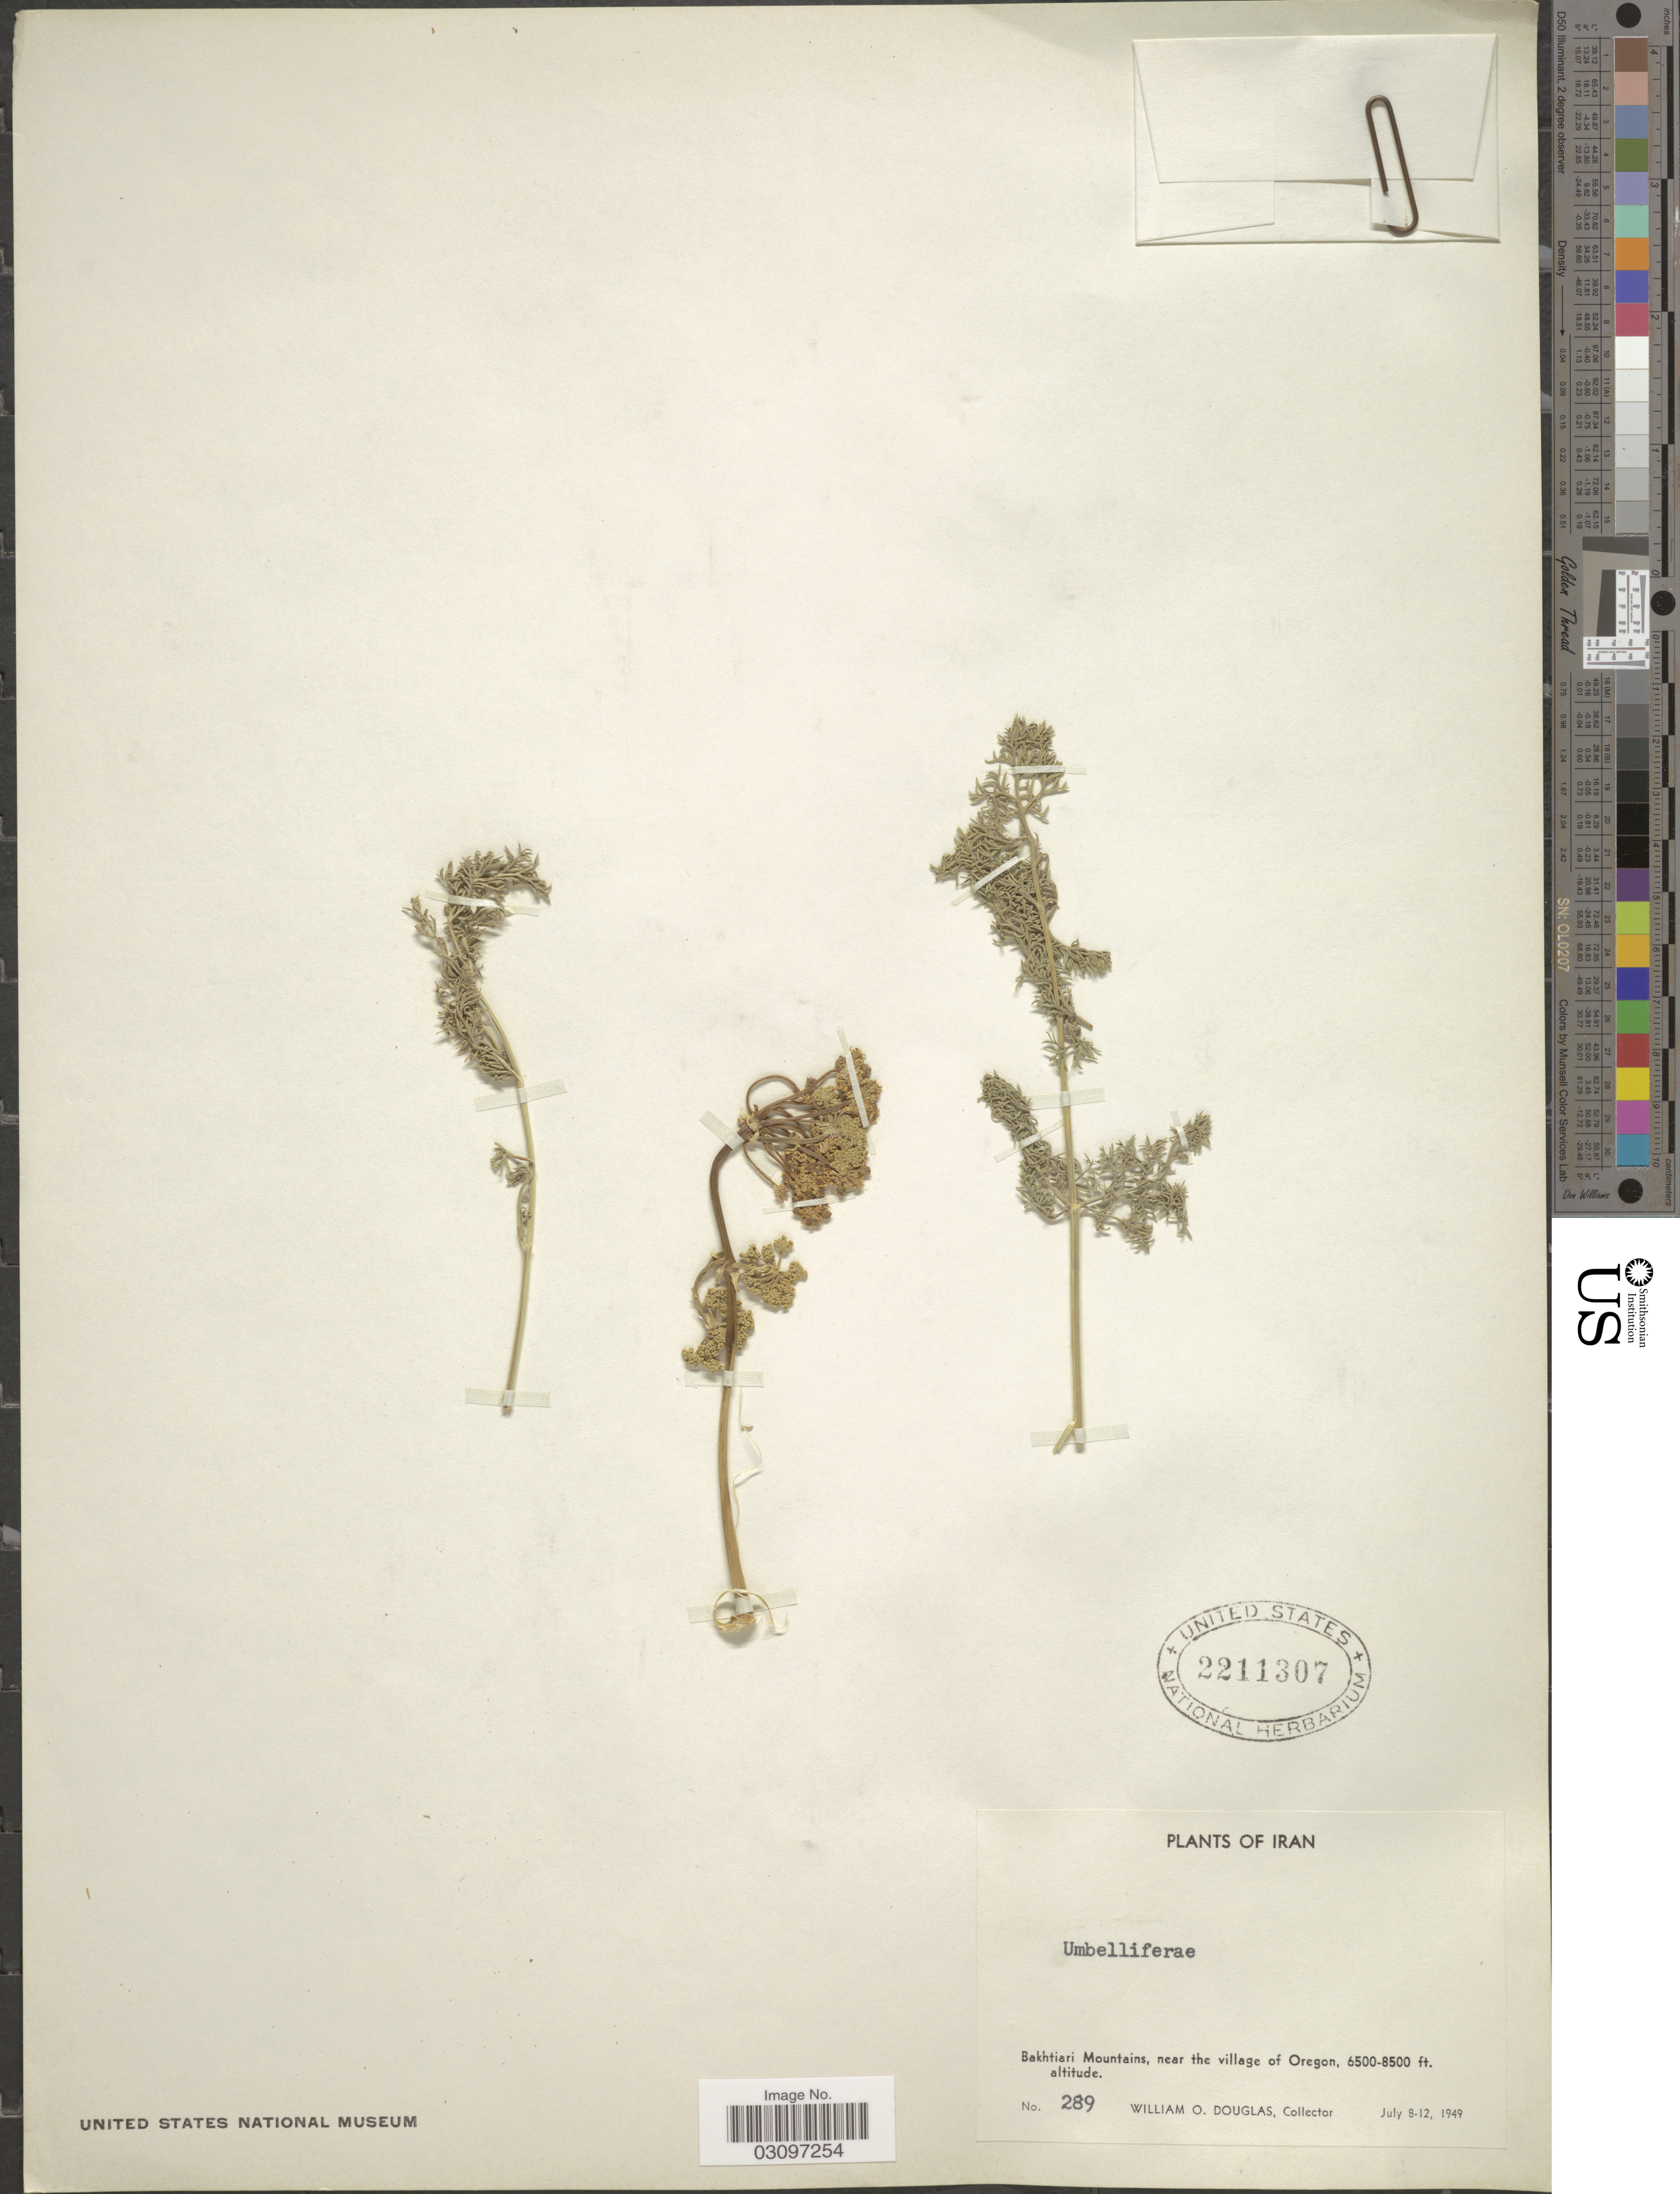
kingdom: Plantae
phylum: Tracheophyta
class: Magnoliopsida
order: Apiales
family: Apiaceae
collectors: W. Douglas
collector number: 289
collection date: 1949-07-08/1949-07-12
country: Iran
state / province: Chahar Mahaal and Bakhtiari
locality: Bakhtiari Mountains, near the village of Oregon.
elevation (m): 1981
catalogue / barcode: US 2211307